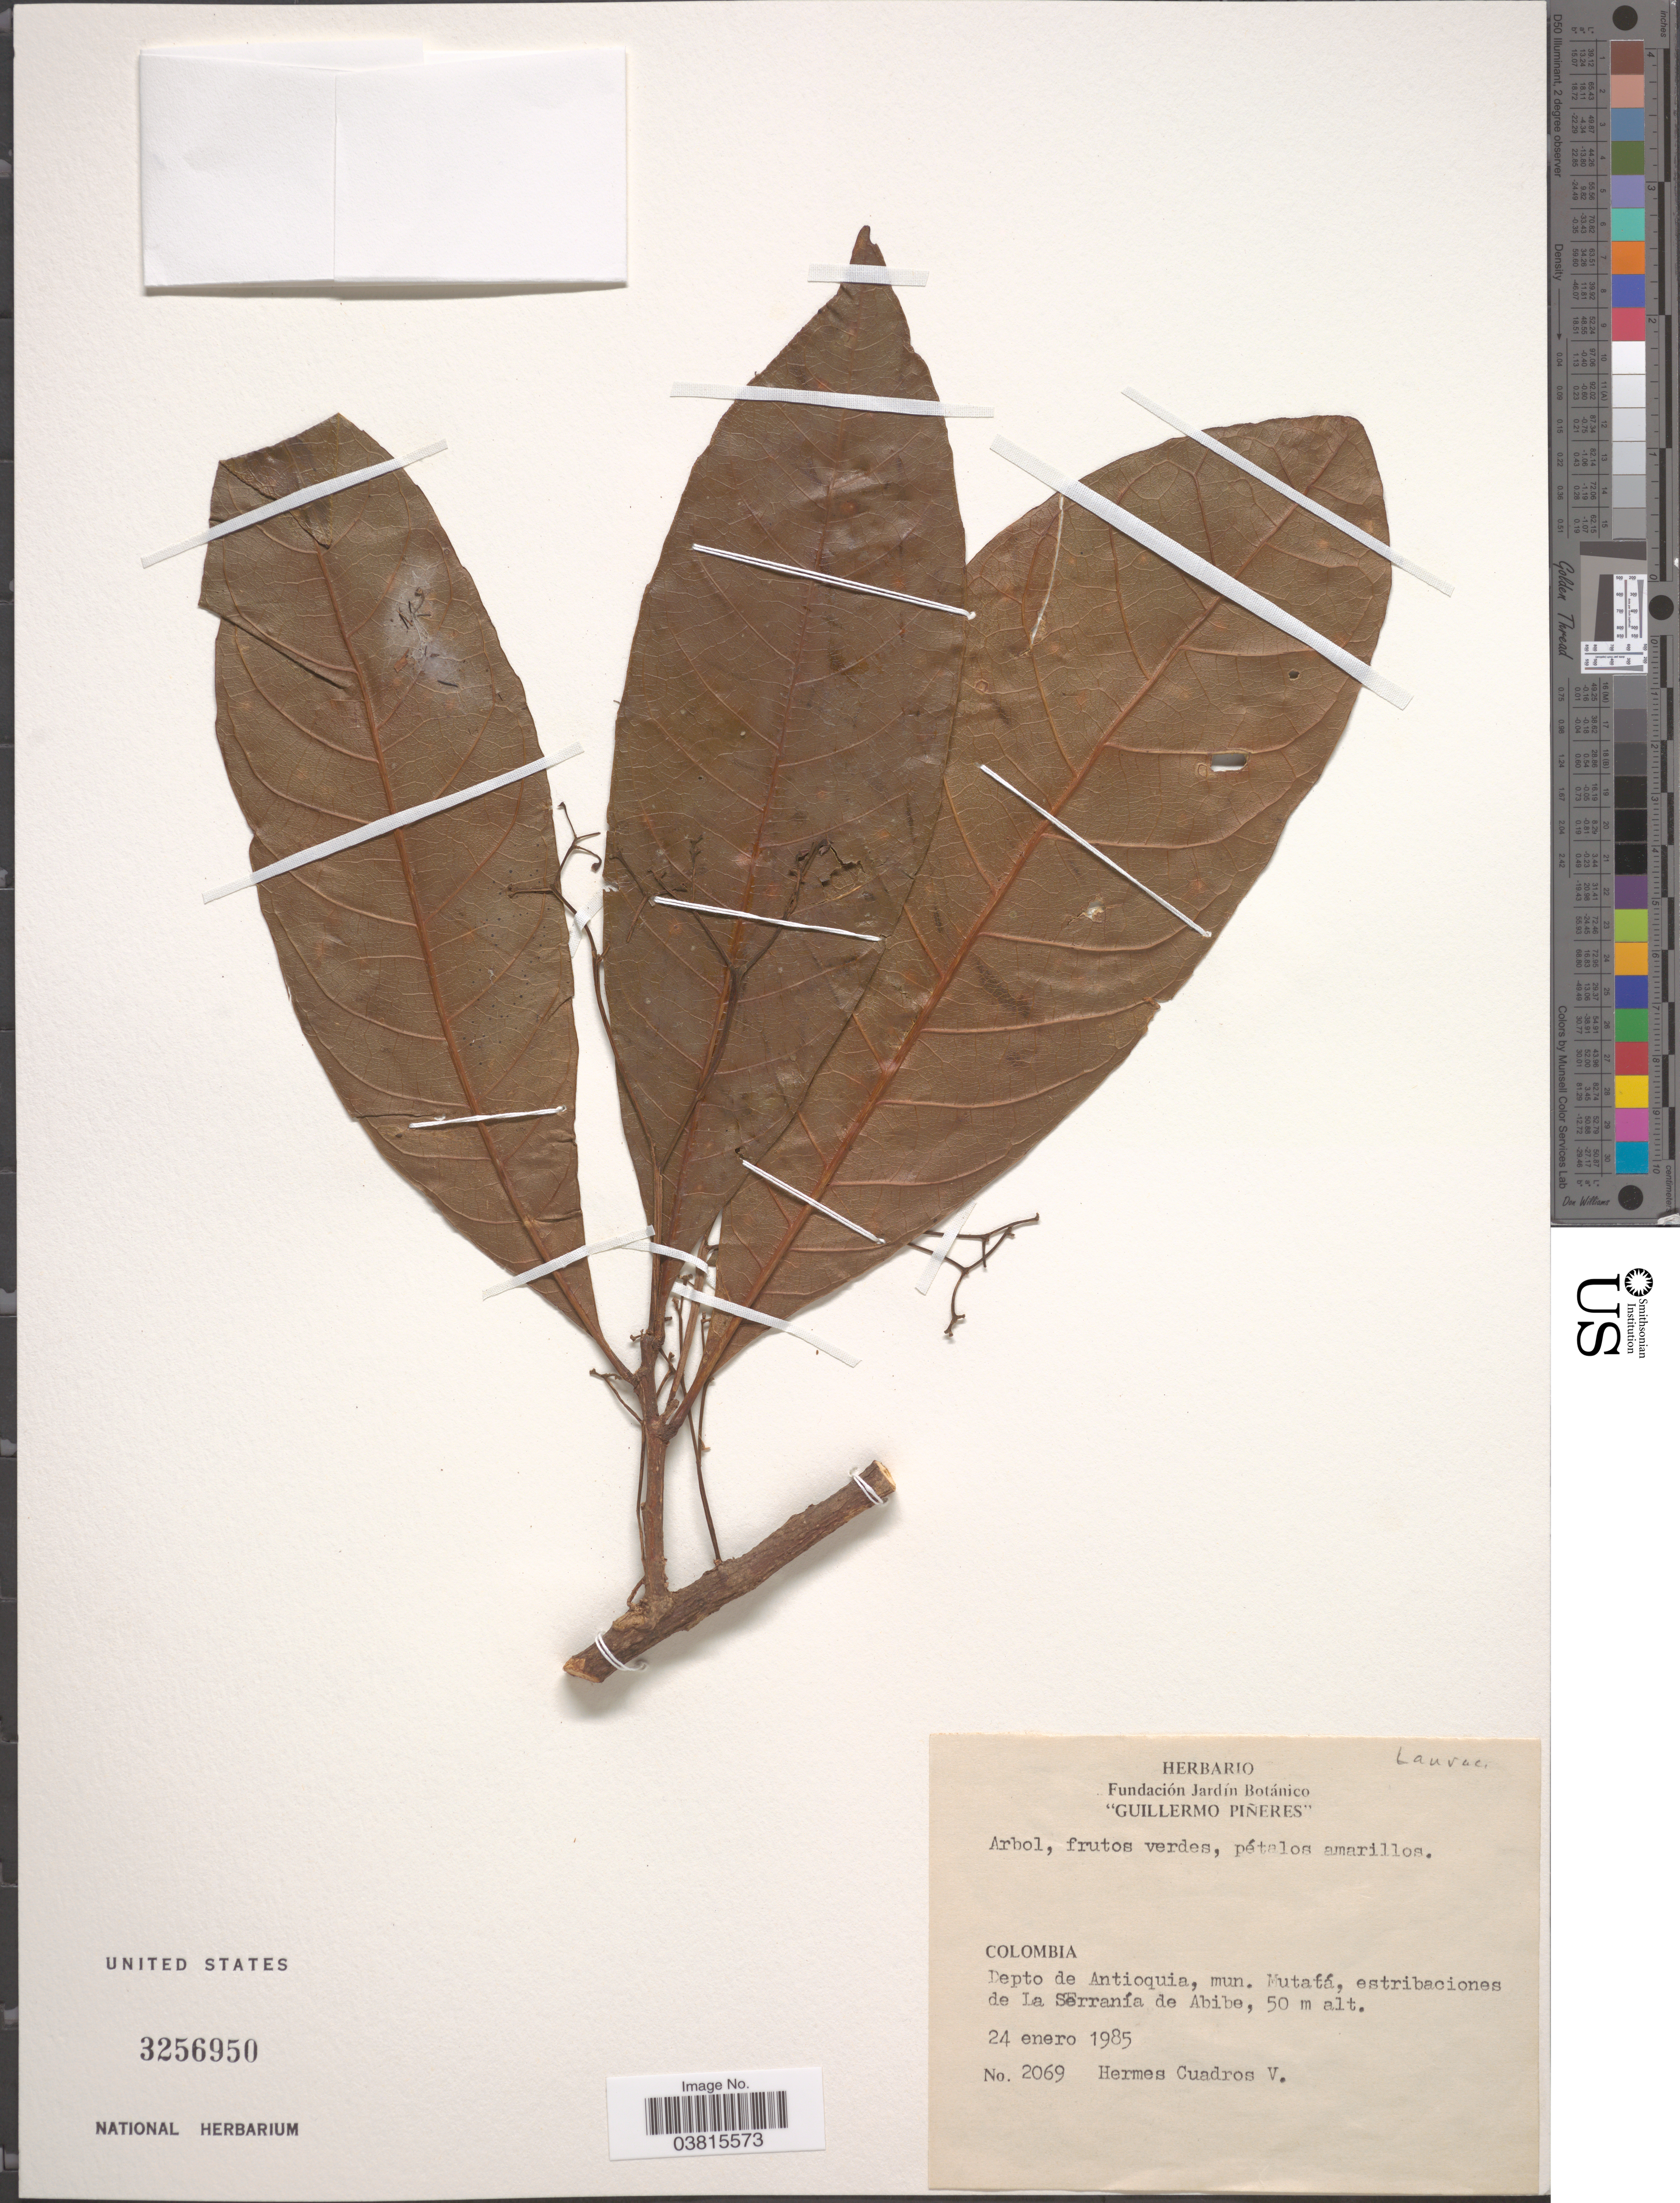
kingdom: Plantae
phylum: Tracheophyta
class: Magnoliopsida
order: Laurales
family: Lauraceae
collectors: H. Cuadros V.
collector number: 2069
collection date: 1985-01-24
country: Colombia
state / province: Antioquia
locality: Depto de Antioquia, mun. Mutafá, estribaciones de La Serranía de Abibe.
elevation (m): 50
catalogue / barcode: US 3256950